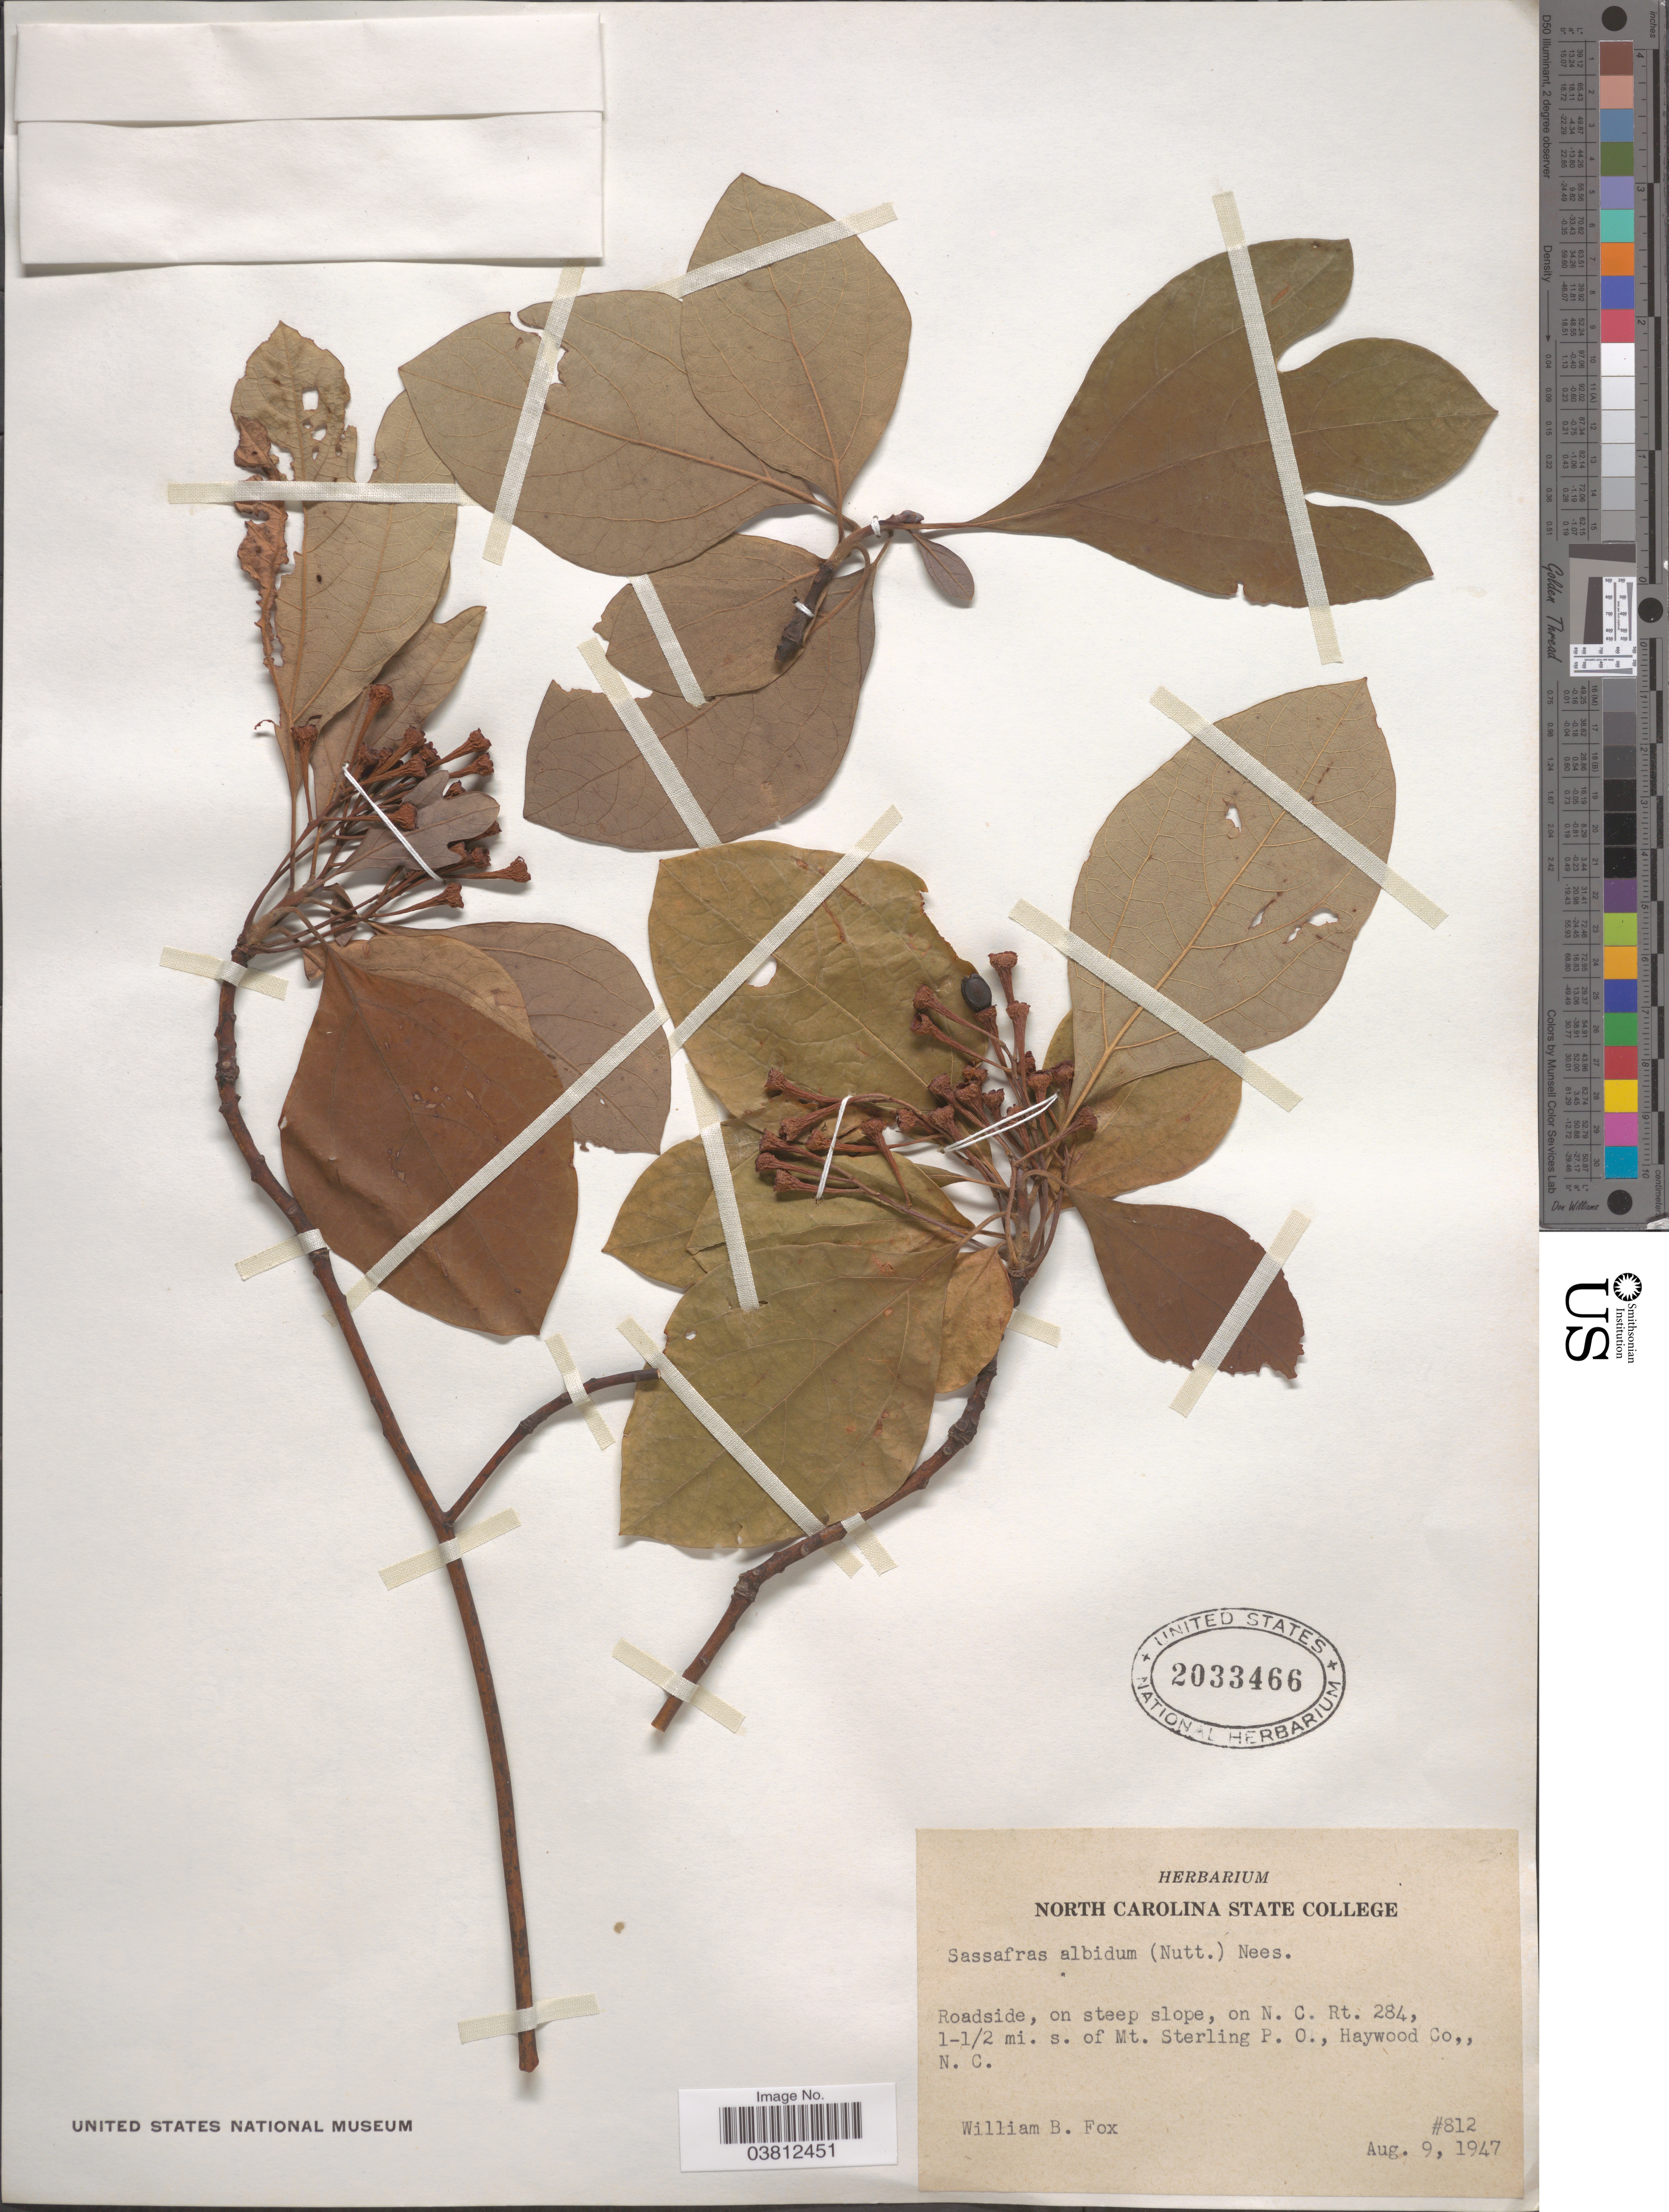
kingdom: Plantae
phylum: Tracheophyta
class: Magnoliopsida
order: Laurales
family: Lauraceae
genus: Sassafras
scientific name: Sassafras albidum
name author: (Nutt.) Nees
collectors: W. B. Fox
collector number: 812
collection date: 1947-08-09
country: United States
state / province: North Carolina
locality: Roadside, on steep slope, on N.C. Rt. 284, 1-1/2 mi. s. of Mt. Sterling P. O., Haywood Co.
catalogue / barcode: US 2033466